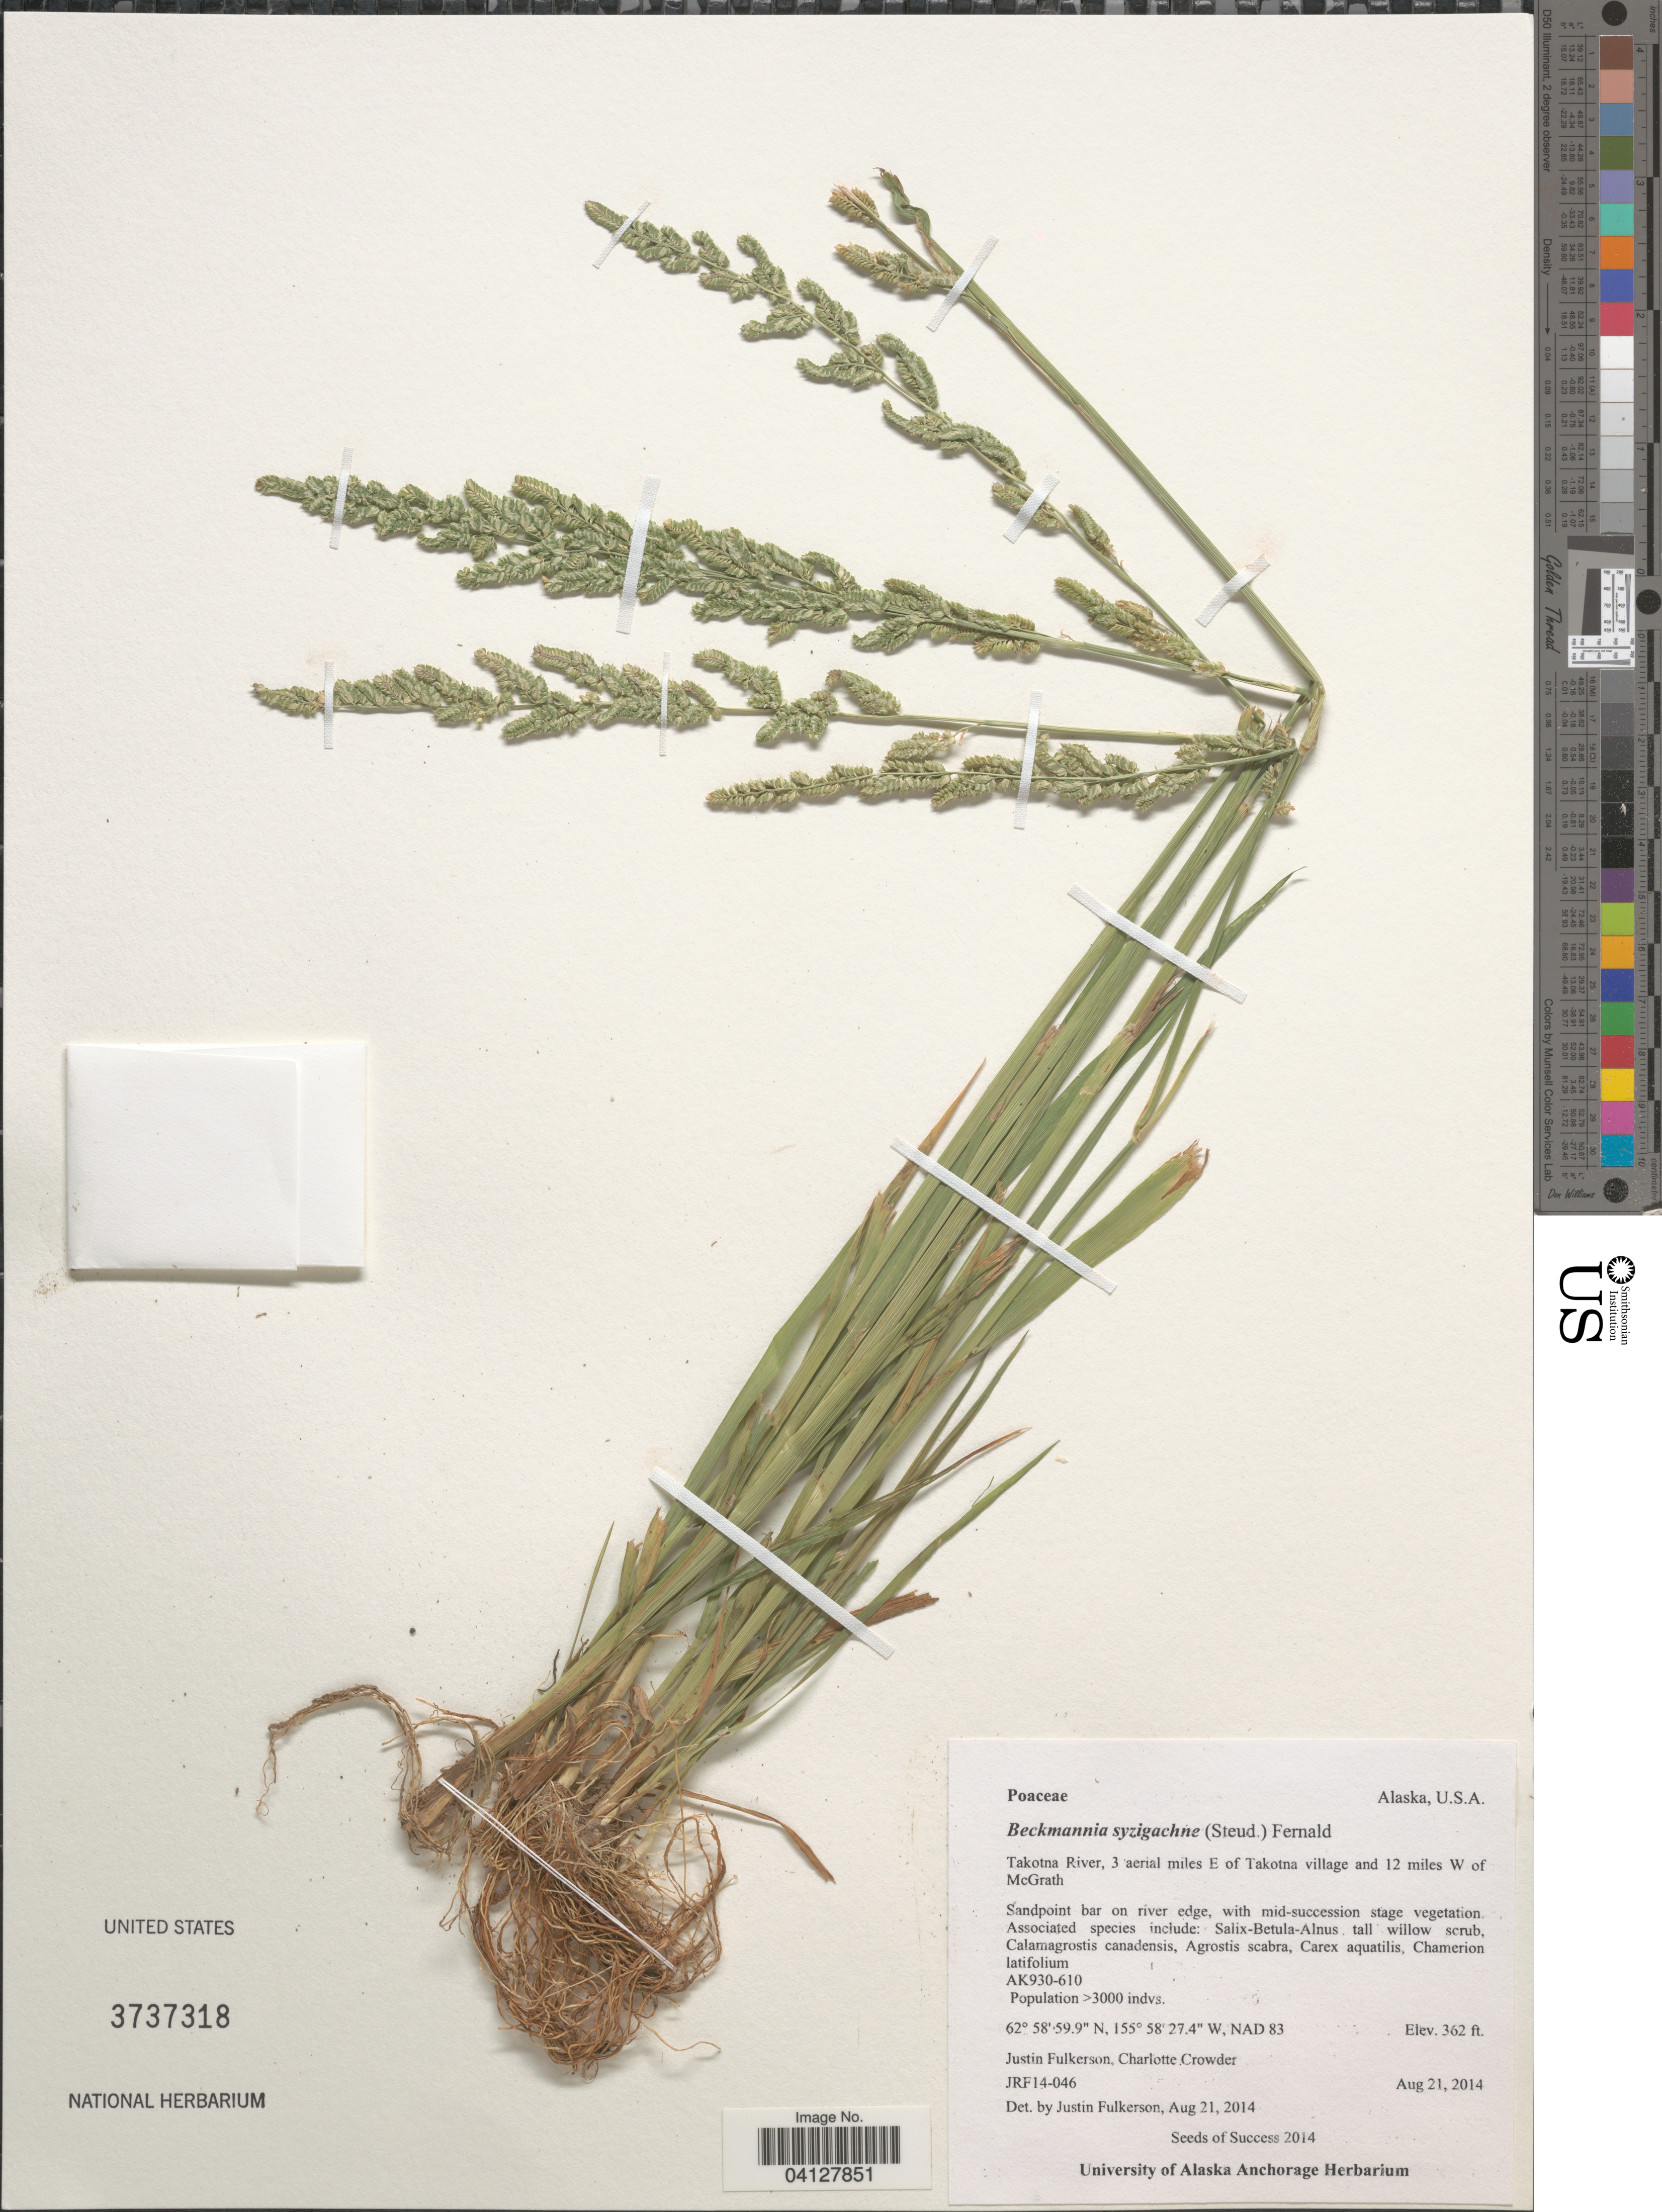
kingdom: Plantae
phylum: Tracheophyta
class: Liliopsida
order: Poales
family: Poaceae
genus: Beckmannia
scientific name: Beckmannia syzigachne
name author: (Steud.) Fernald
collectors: J. Fulkerson & C. Crowder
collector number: JRF14-046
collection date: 2014-08-21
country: United States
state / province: Alaska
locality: Takotna River, 3 aerial miles E of Takotna village and 12 miles W of McGrath.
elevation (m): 110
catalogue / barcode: US 3737318